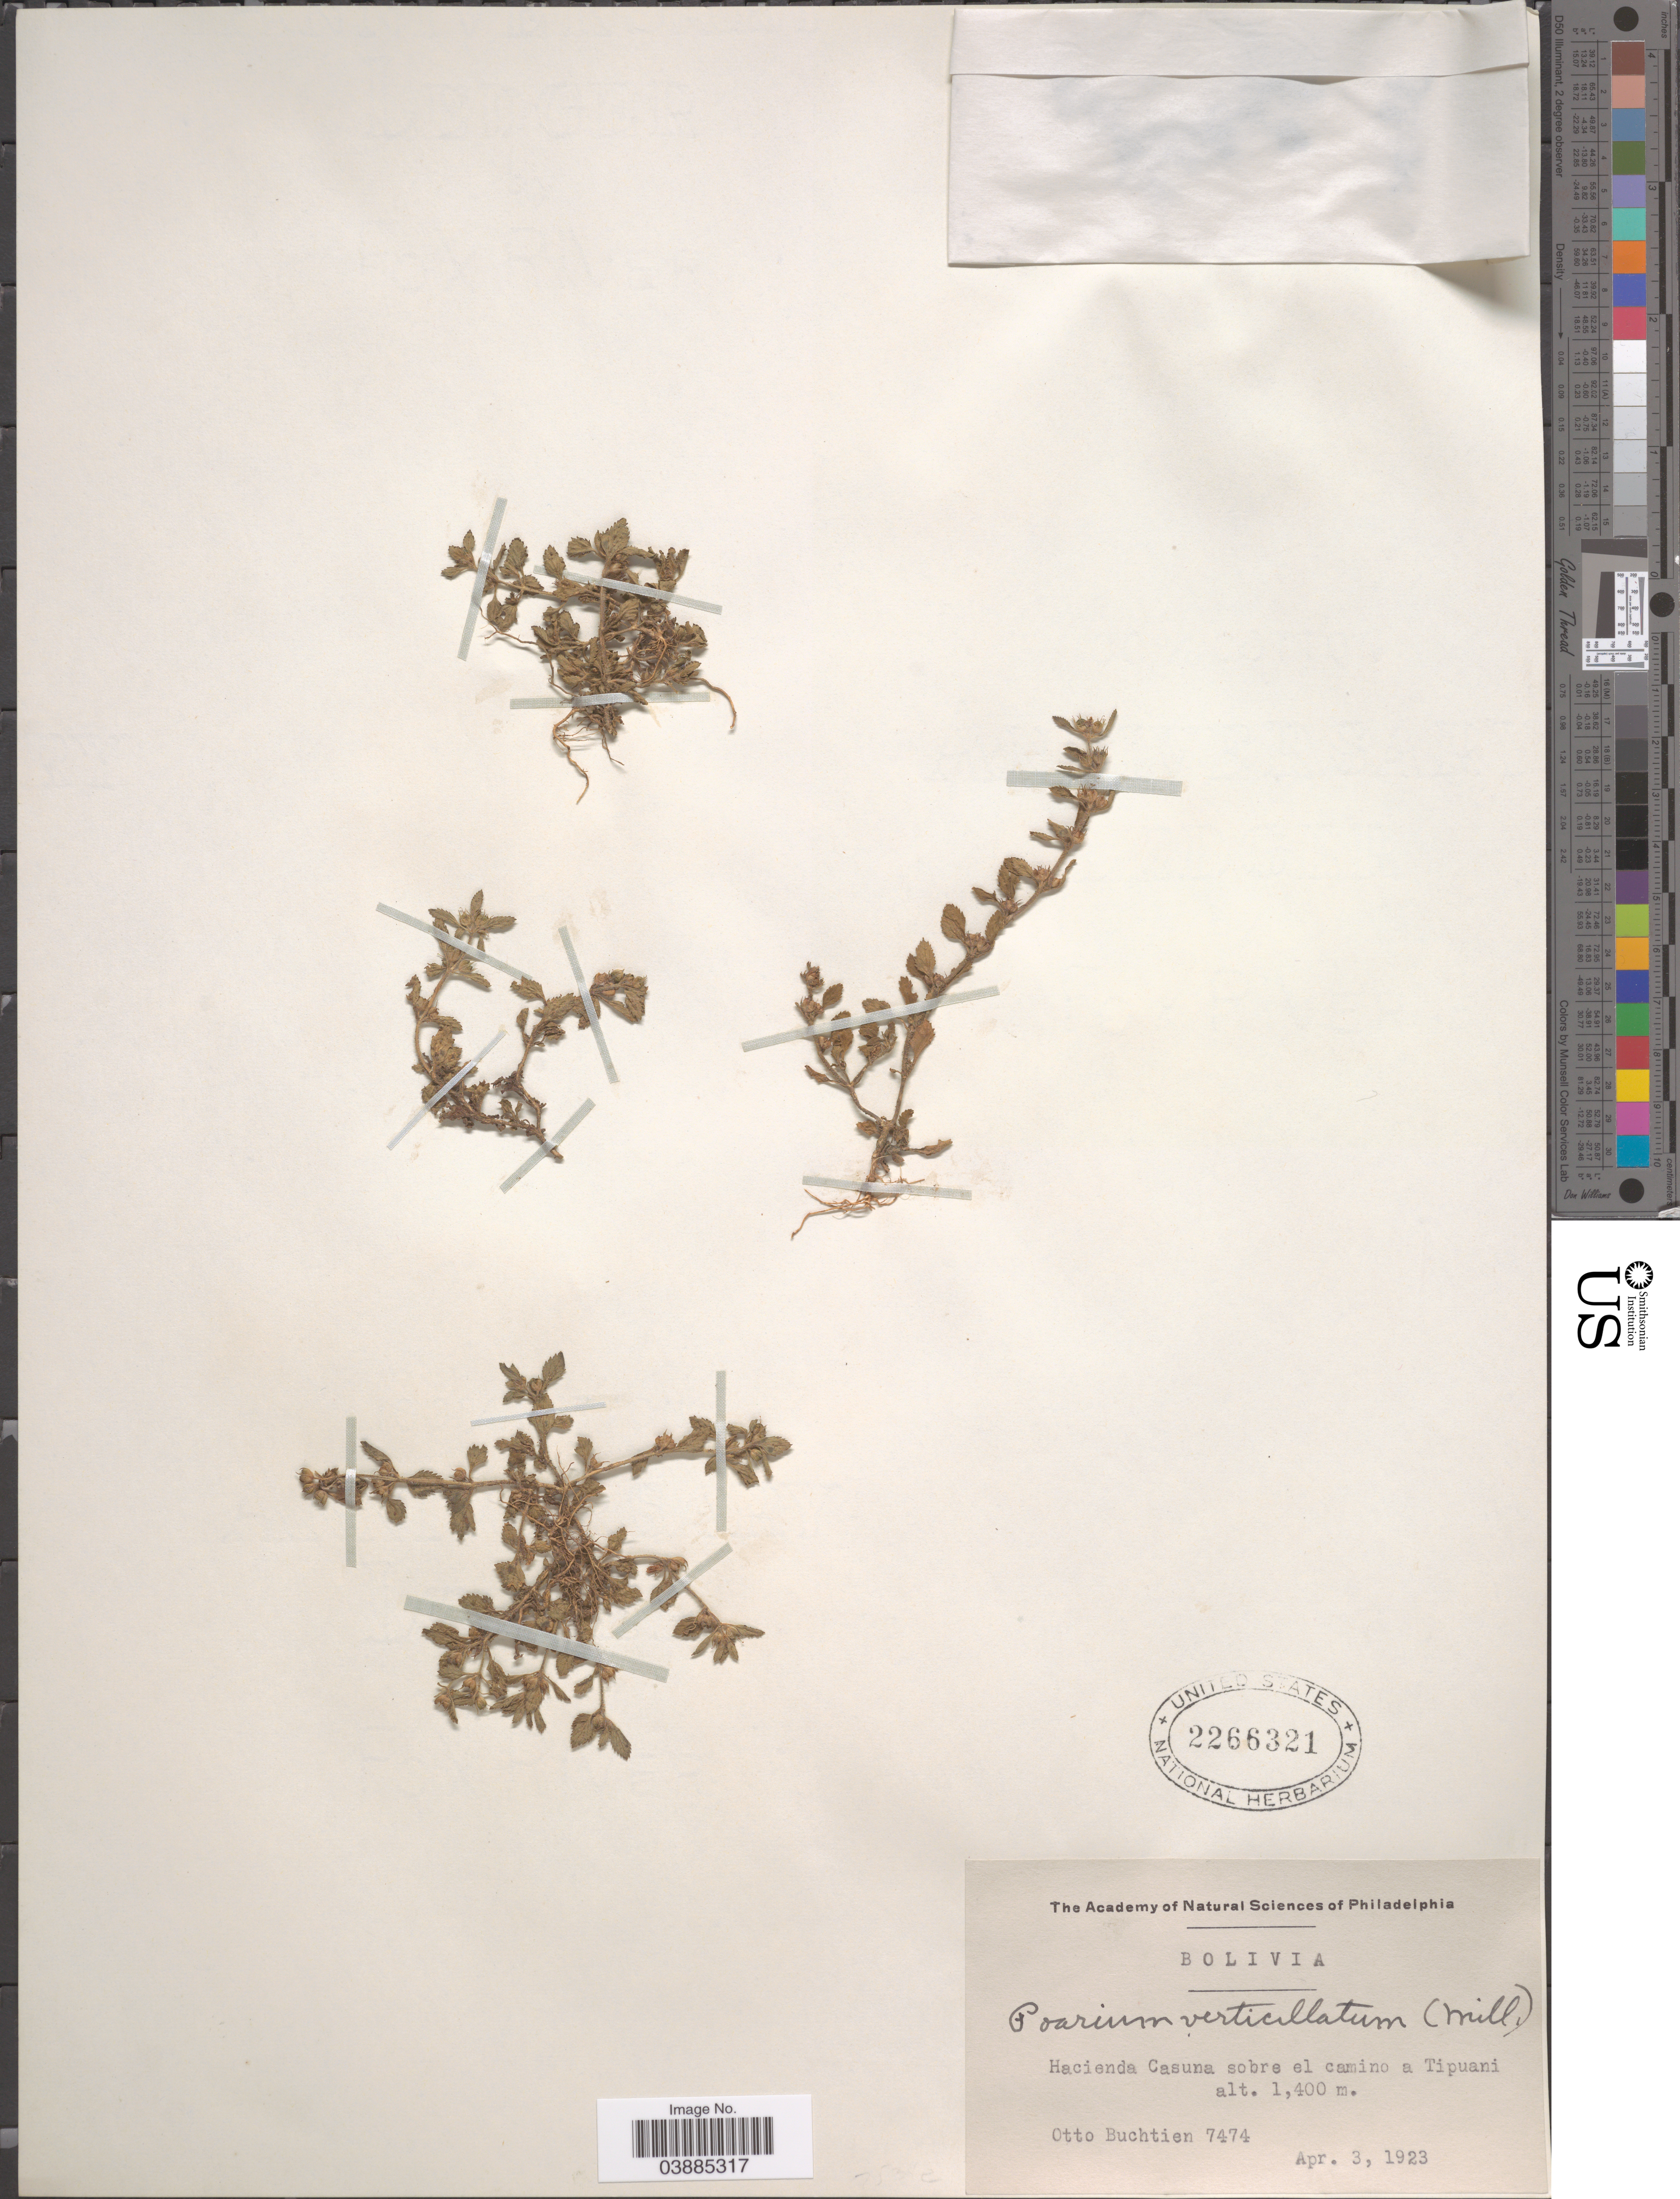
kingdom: Plantae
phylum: Tracheophyta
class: Magnoliopsida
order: Lamiales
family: Plantaginaceae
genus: Poarium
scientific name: Poarium verticillatum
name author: (Mill.) Pennell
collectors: O. Buchtien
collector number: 7474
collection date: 1923-04-03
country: Bolivia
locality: Hacienda Casuna sobre el camino a Tipuani.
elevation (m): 1400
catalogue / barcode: US 2266321